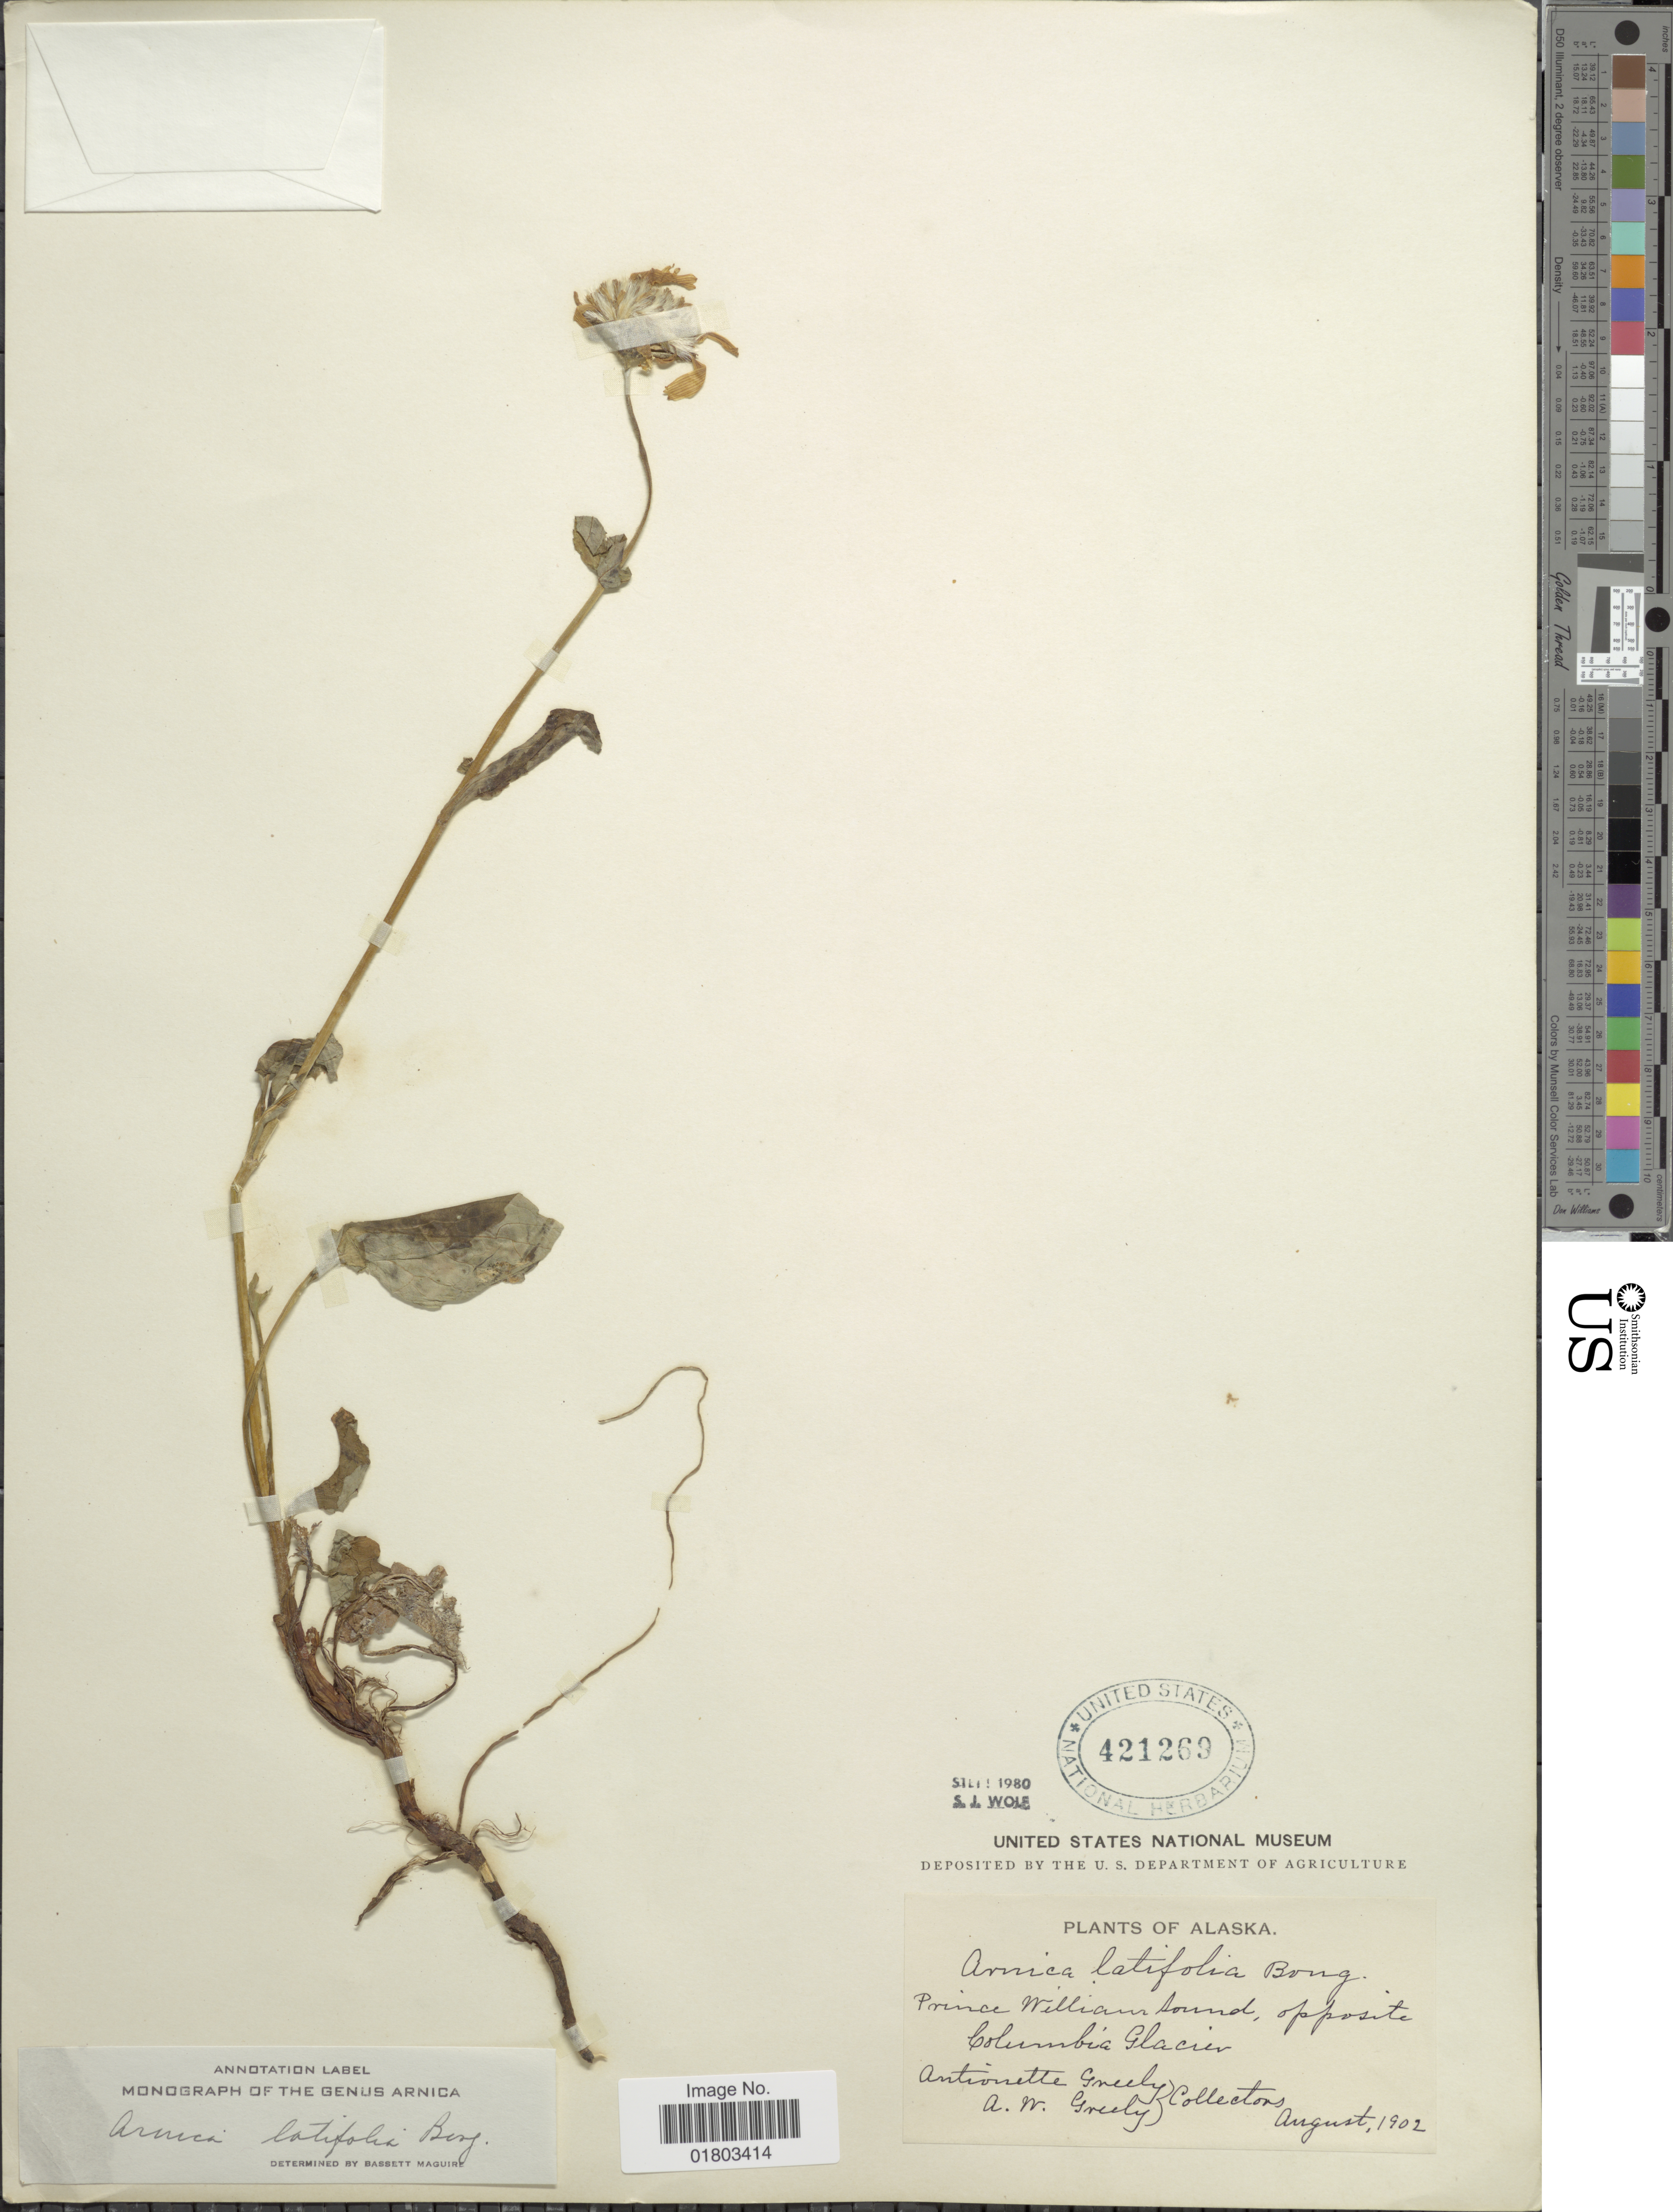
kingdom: Plantae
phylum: Tracheophyta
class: Magnoliopsida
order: Asterales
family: Asteraceae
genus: Arnica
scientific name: Arnica latifolia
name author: Bong.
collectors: A. Greely & A. Greeley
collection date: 1902-08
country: United States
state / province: Alaska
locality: Prince William Sound, opposite Columbia Galcier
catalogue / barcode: US 421269